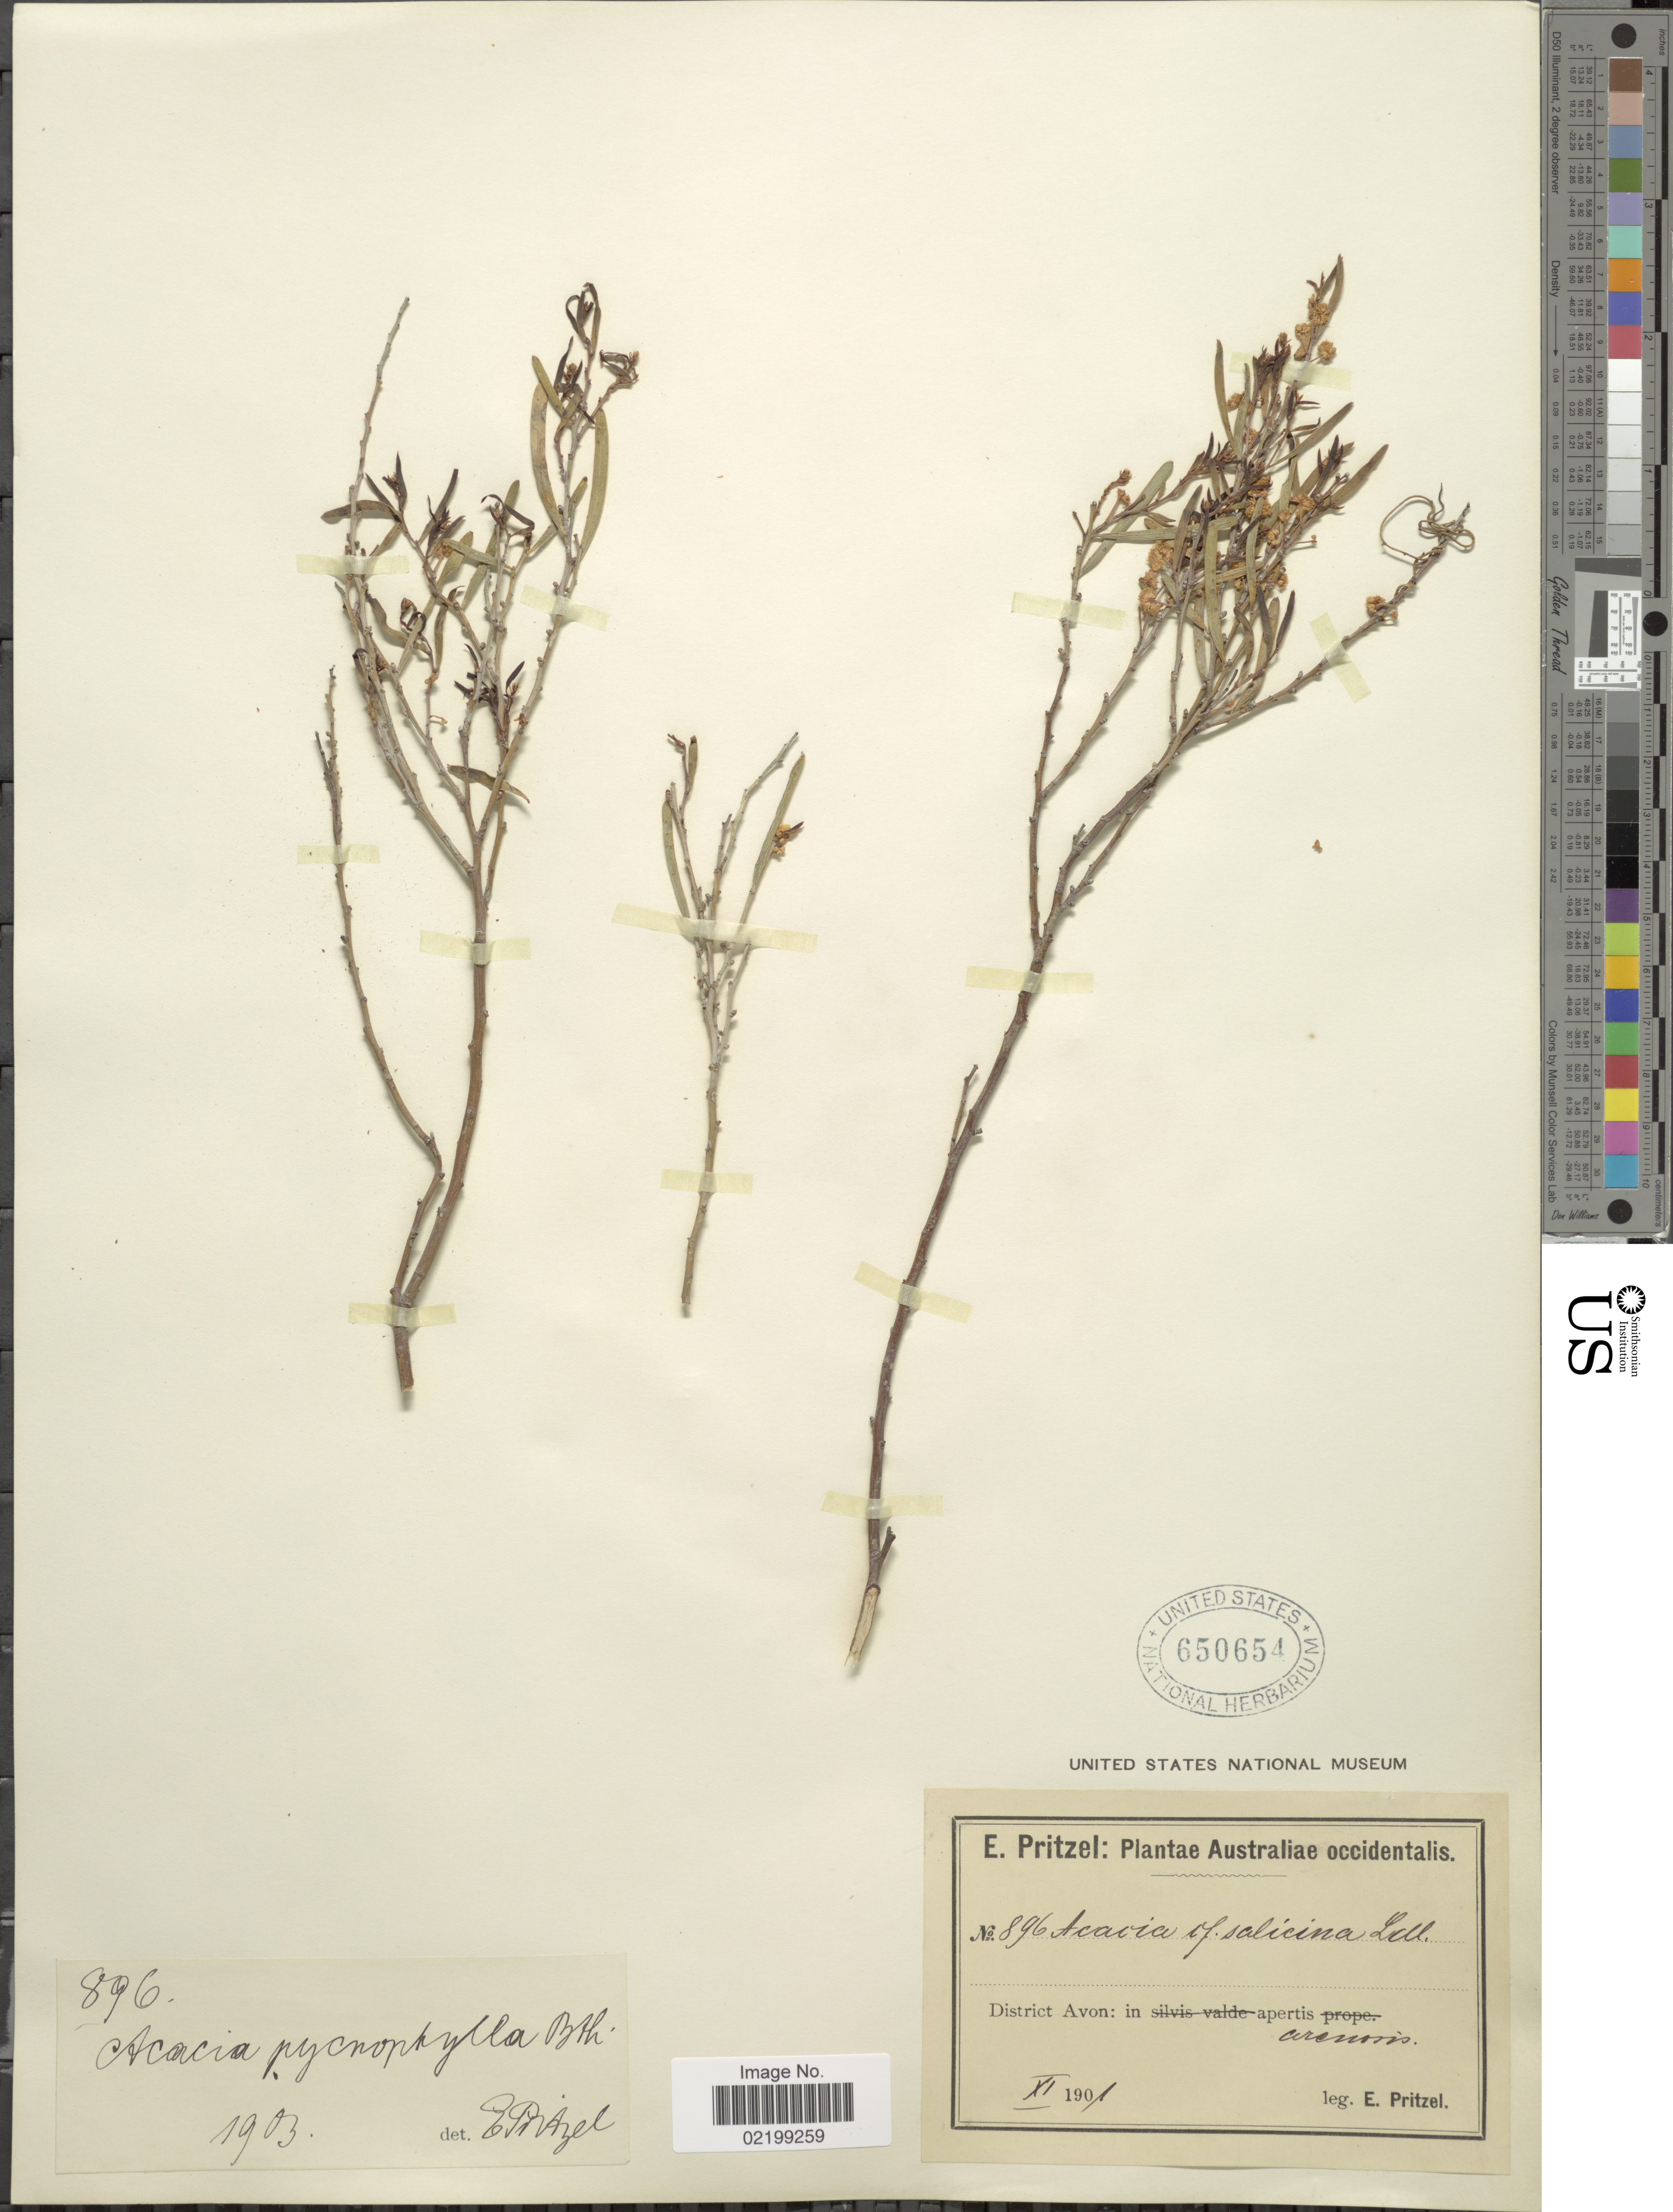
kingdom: Plantae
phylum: Tracheophyta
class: Magnoliopsida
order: Fabales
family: Fabaceae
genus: Acacia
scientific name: Acacia pycnophylla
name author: Benth.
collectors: E. G. Pritzel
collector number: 896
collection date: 1901-11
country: Australia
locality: Australiae occidentalis, District Avon: in apertis arnosis.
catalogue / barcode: US 650654